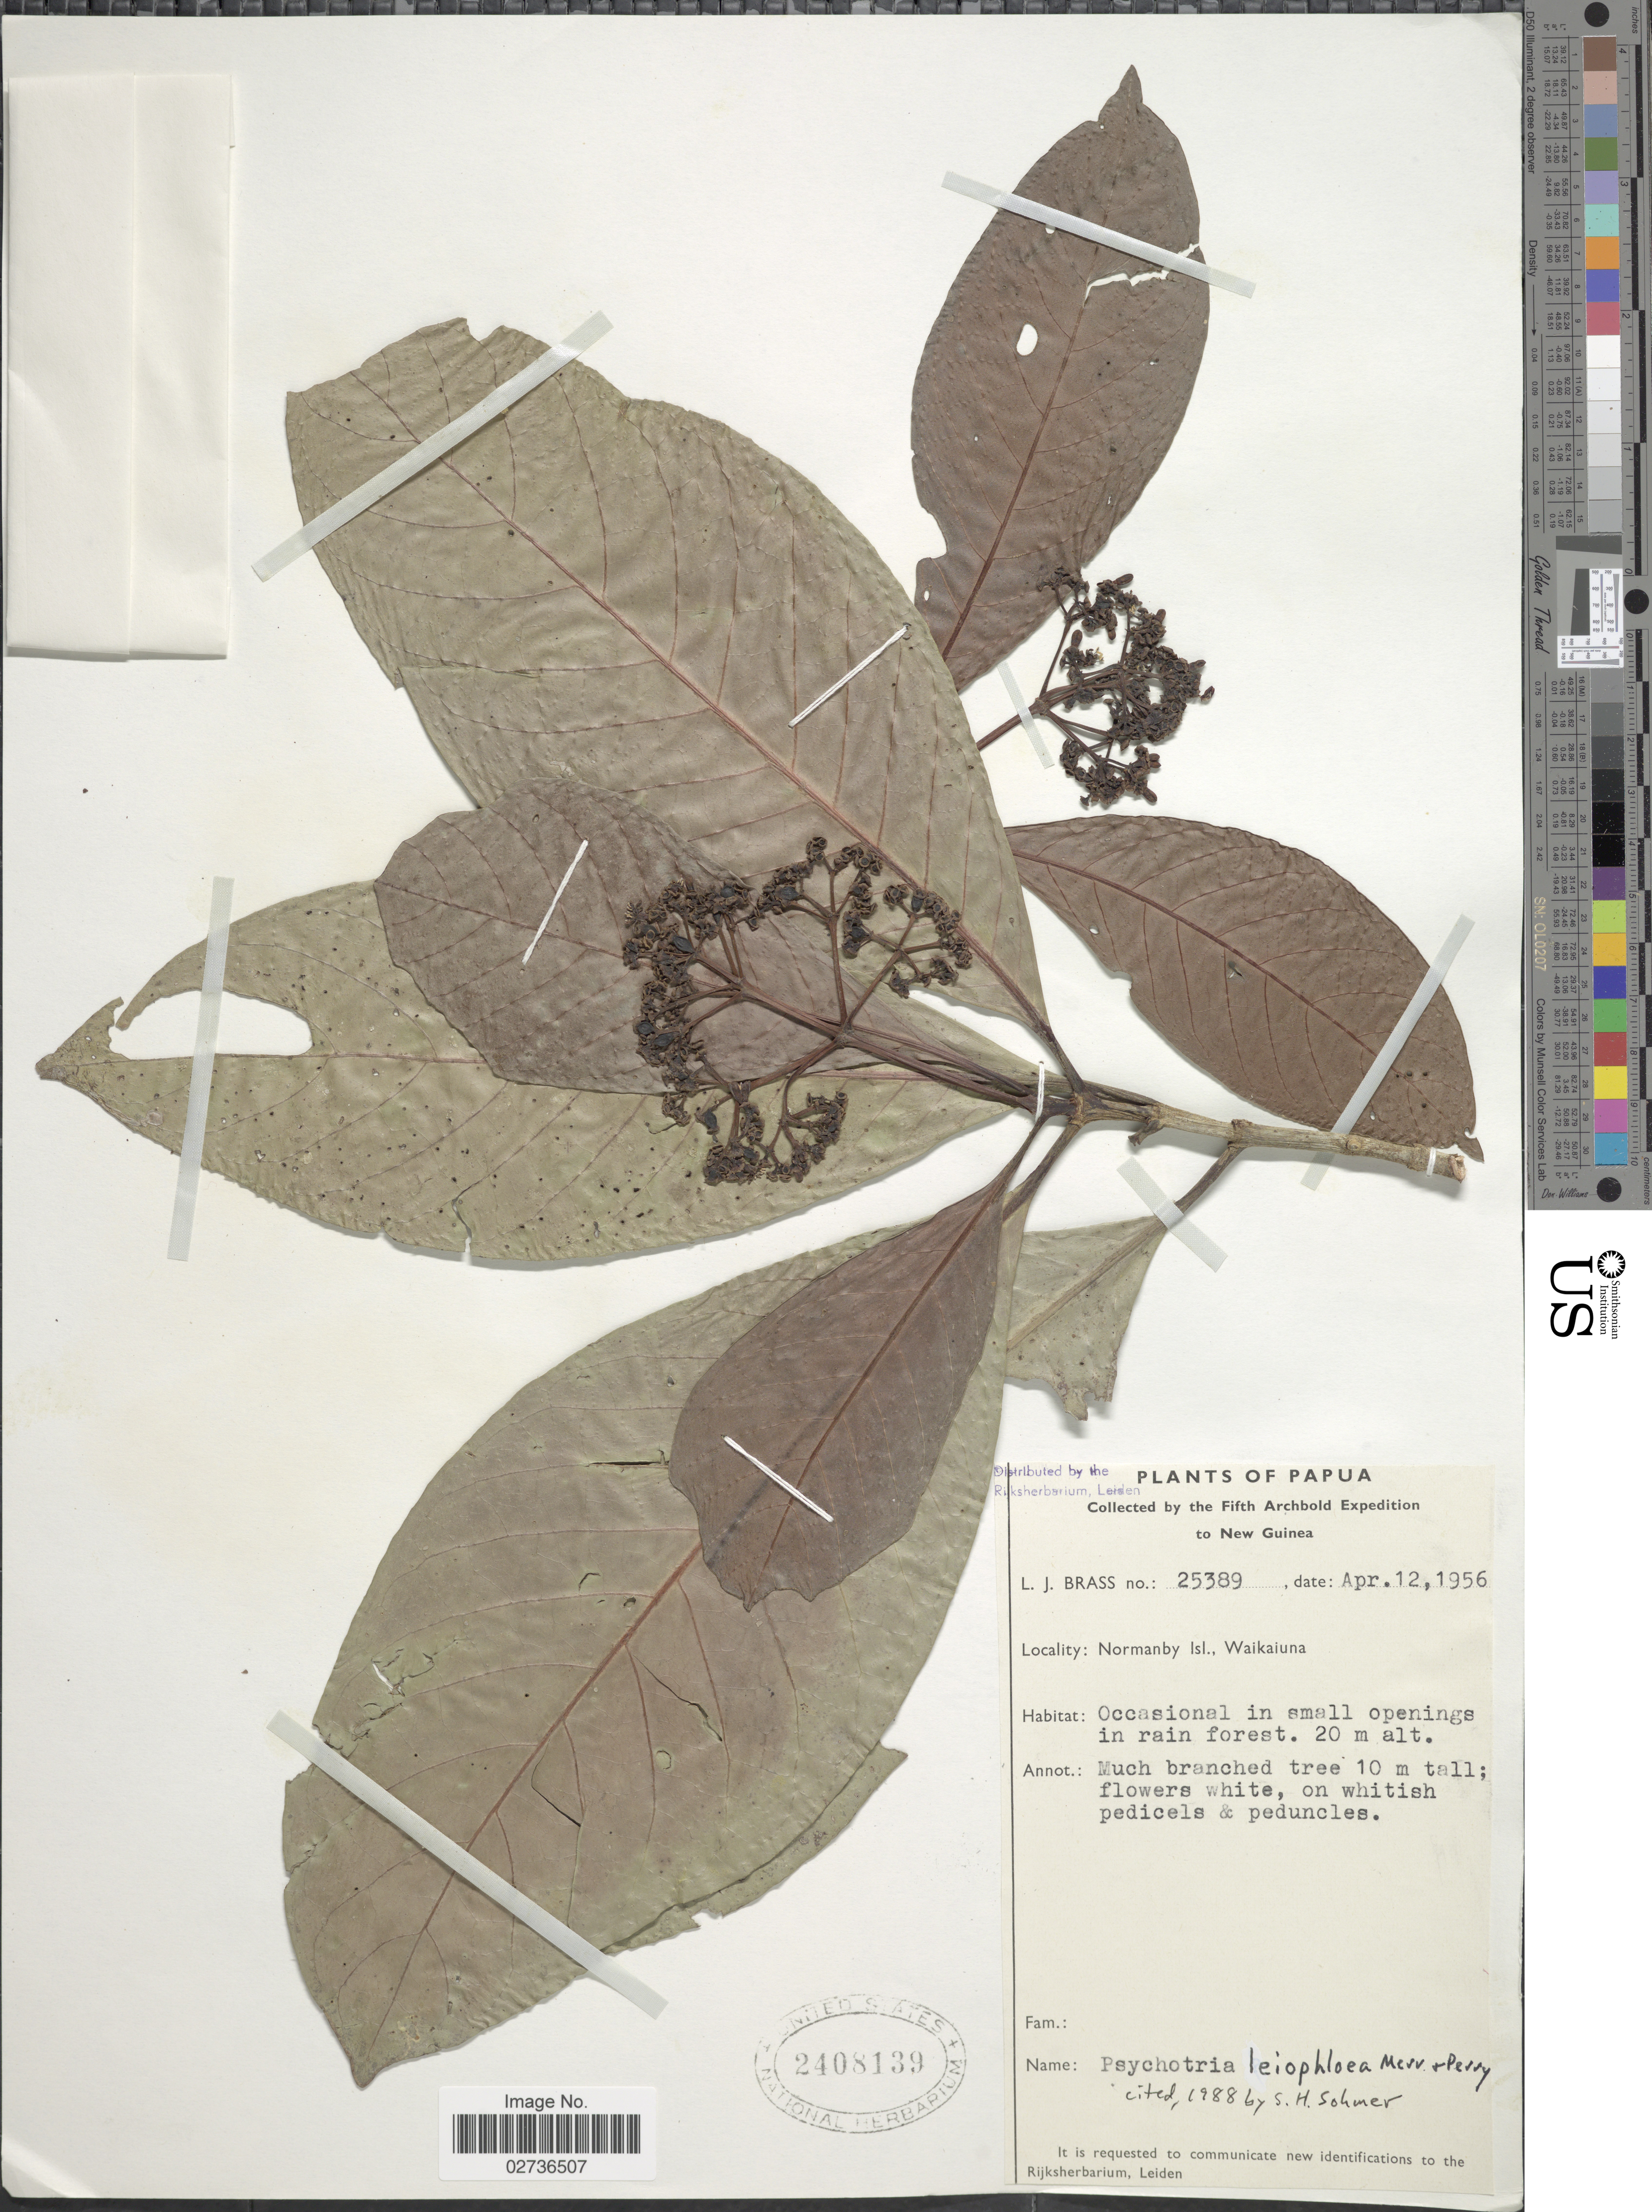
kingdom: Plantae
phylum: Tracheophyta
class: Magnoliopsida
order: Gentianales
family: Rubiaceae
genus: Psychotria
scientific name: Psychotria leiophloea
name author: Merr. & L.M. Perry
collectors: L. J. Brass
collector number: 25389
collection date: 1956-04-12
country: Papua New Guinea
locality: New Guinea, Normanby Ils., Waikaiuna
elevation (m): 20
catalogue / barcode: US 2408139